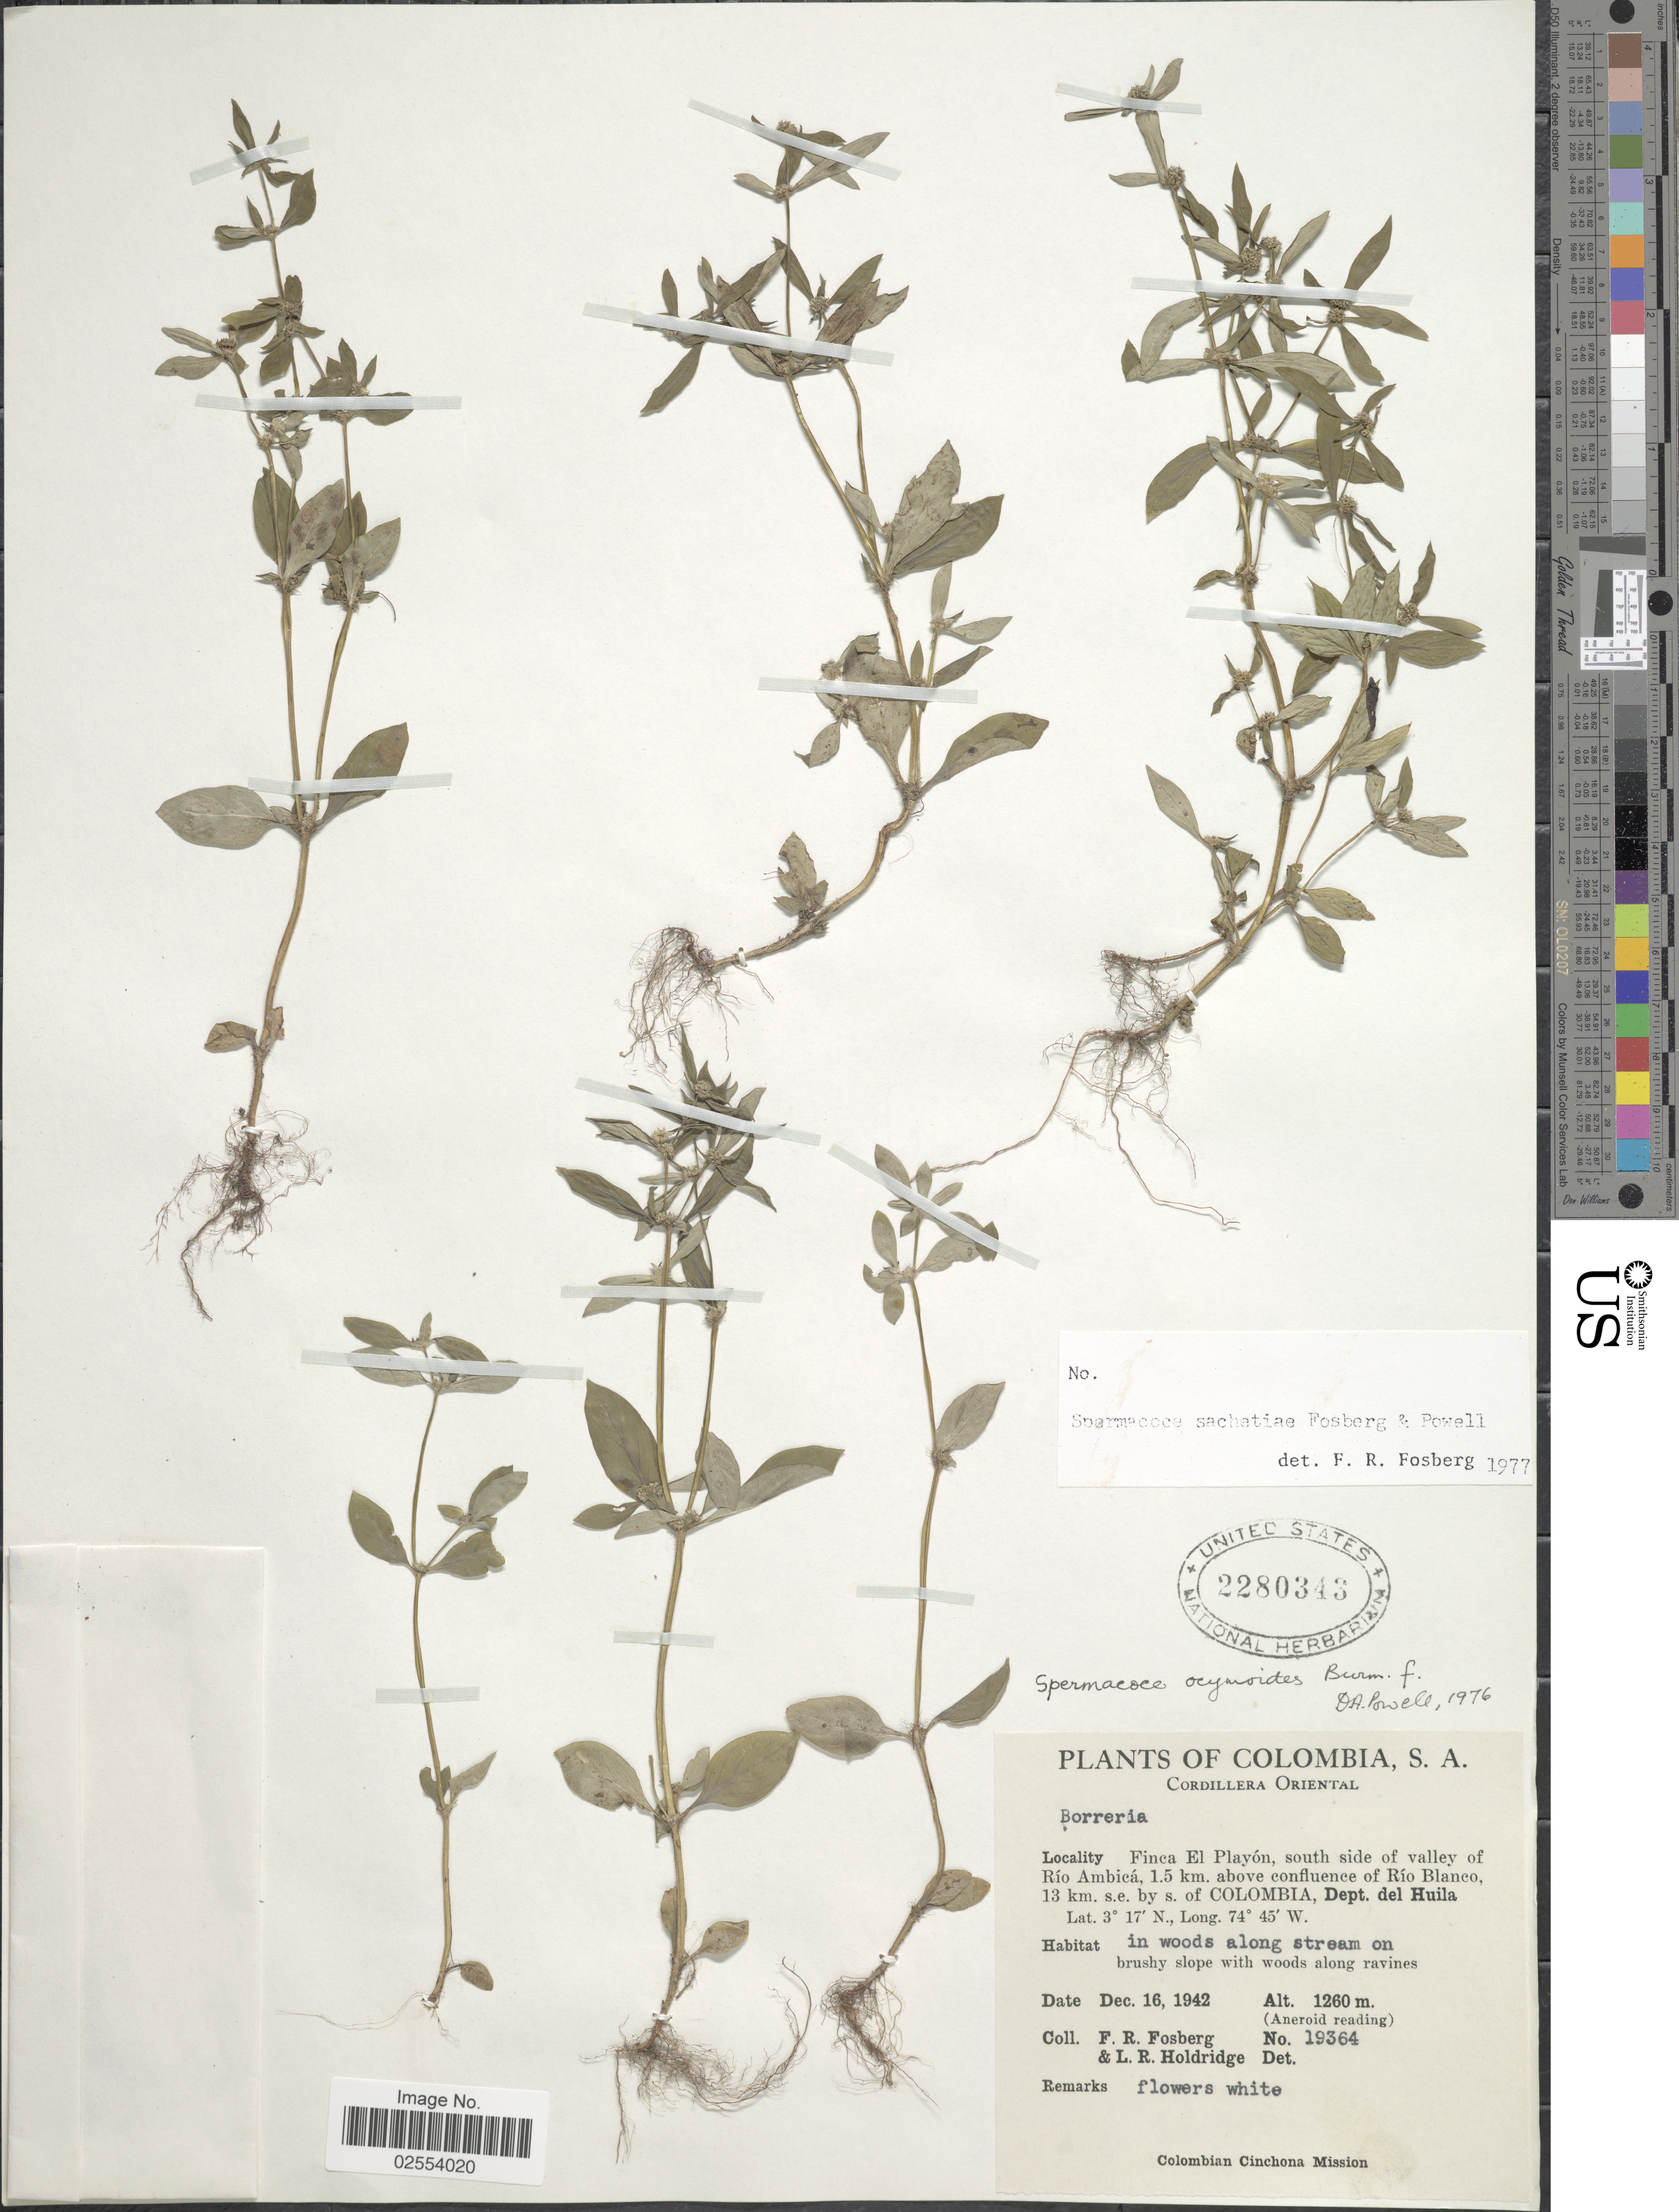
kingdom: Plantae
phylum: Tracheophyta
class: Magnoliopsida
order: Gentianales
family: Rubiaceae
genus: Spermacoce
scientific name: Spermacoce mauritiana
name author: Gideon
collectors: F. R. Fosberg & L. Holdridge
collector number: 19364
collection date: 1942-12-16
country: Colombia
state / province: Huila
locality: Cordillera Oriental, Finca El Playon, south side of valley of Rio Ambica, 1.5 km. above confluence of Rio Blanco, 13 km. s.e. by s. of Colombia, in woods along stream.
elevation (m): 1260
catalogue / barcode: US 2280343